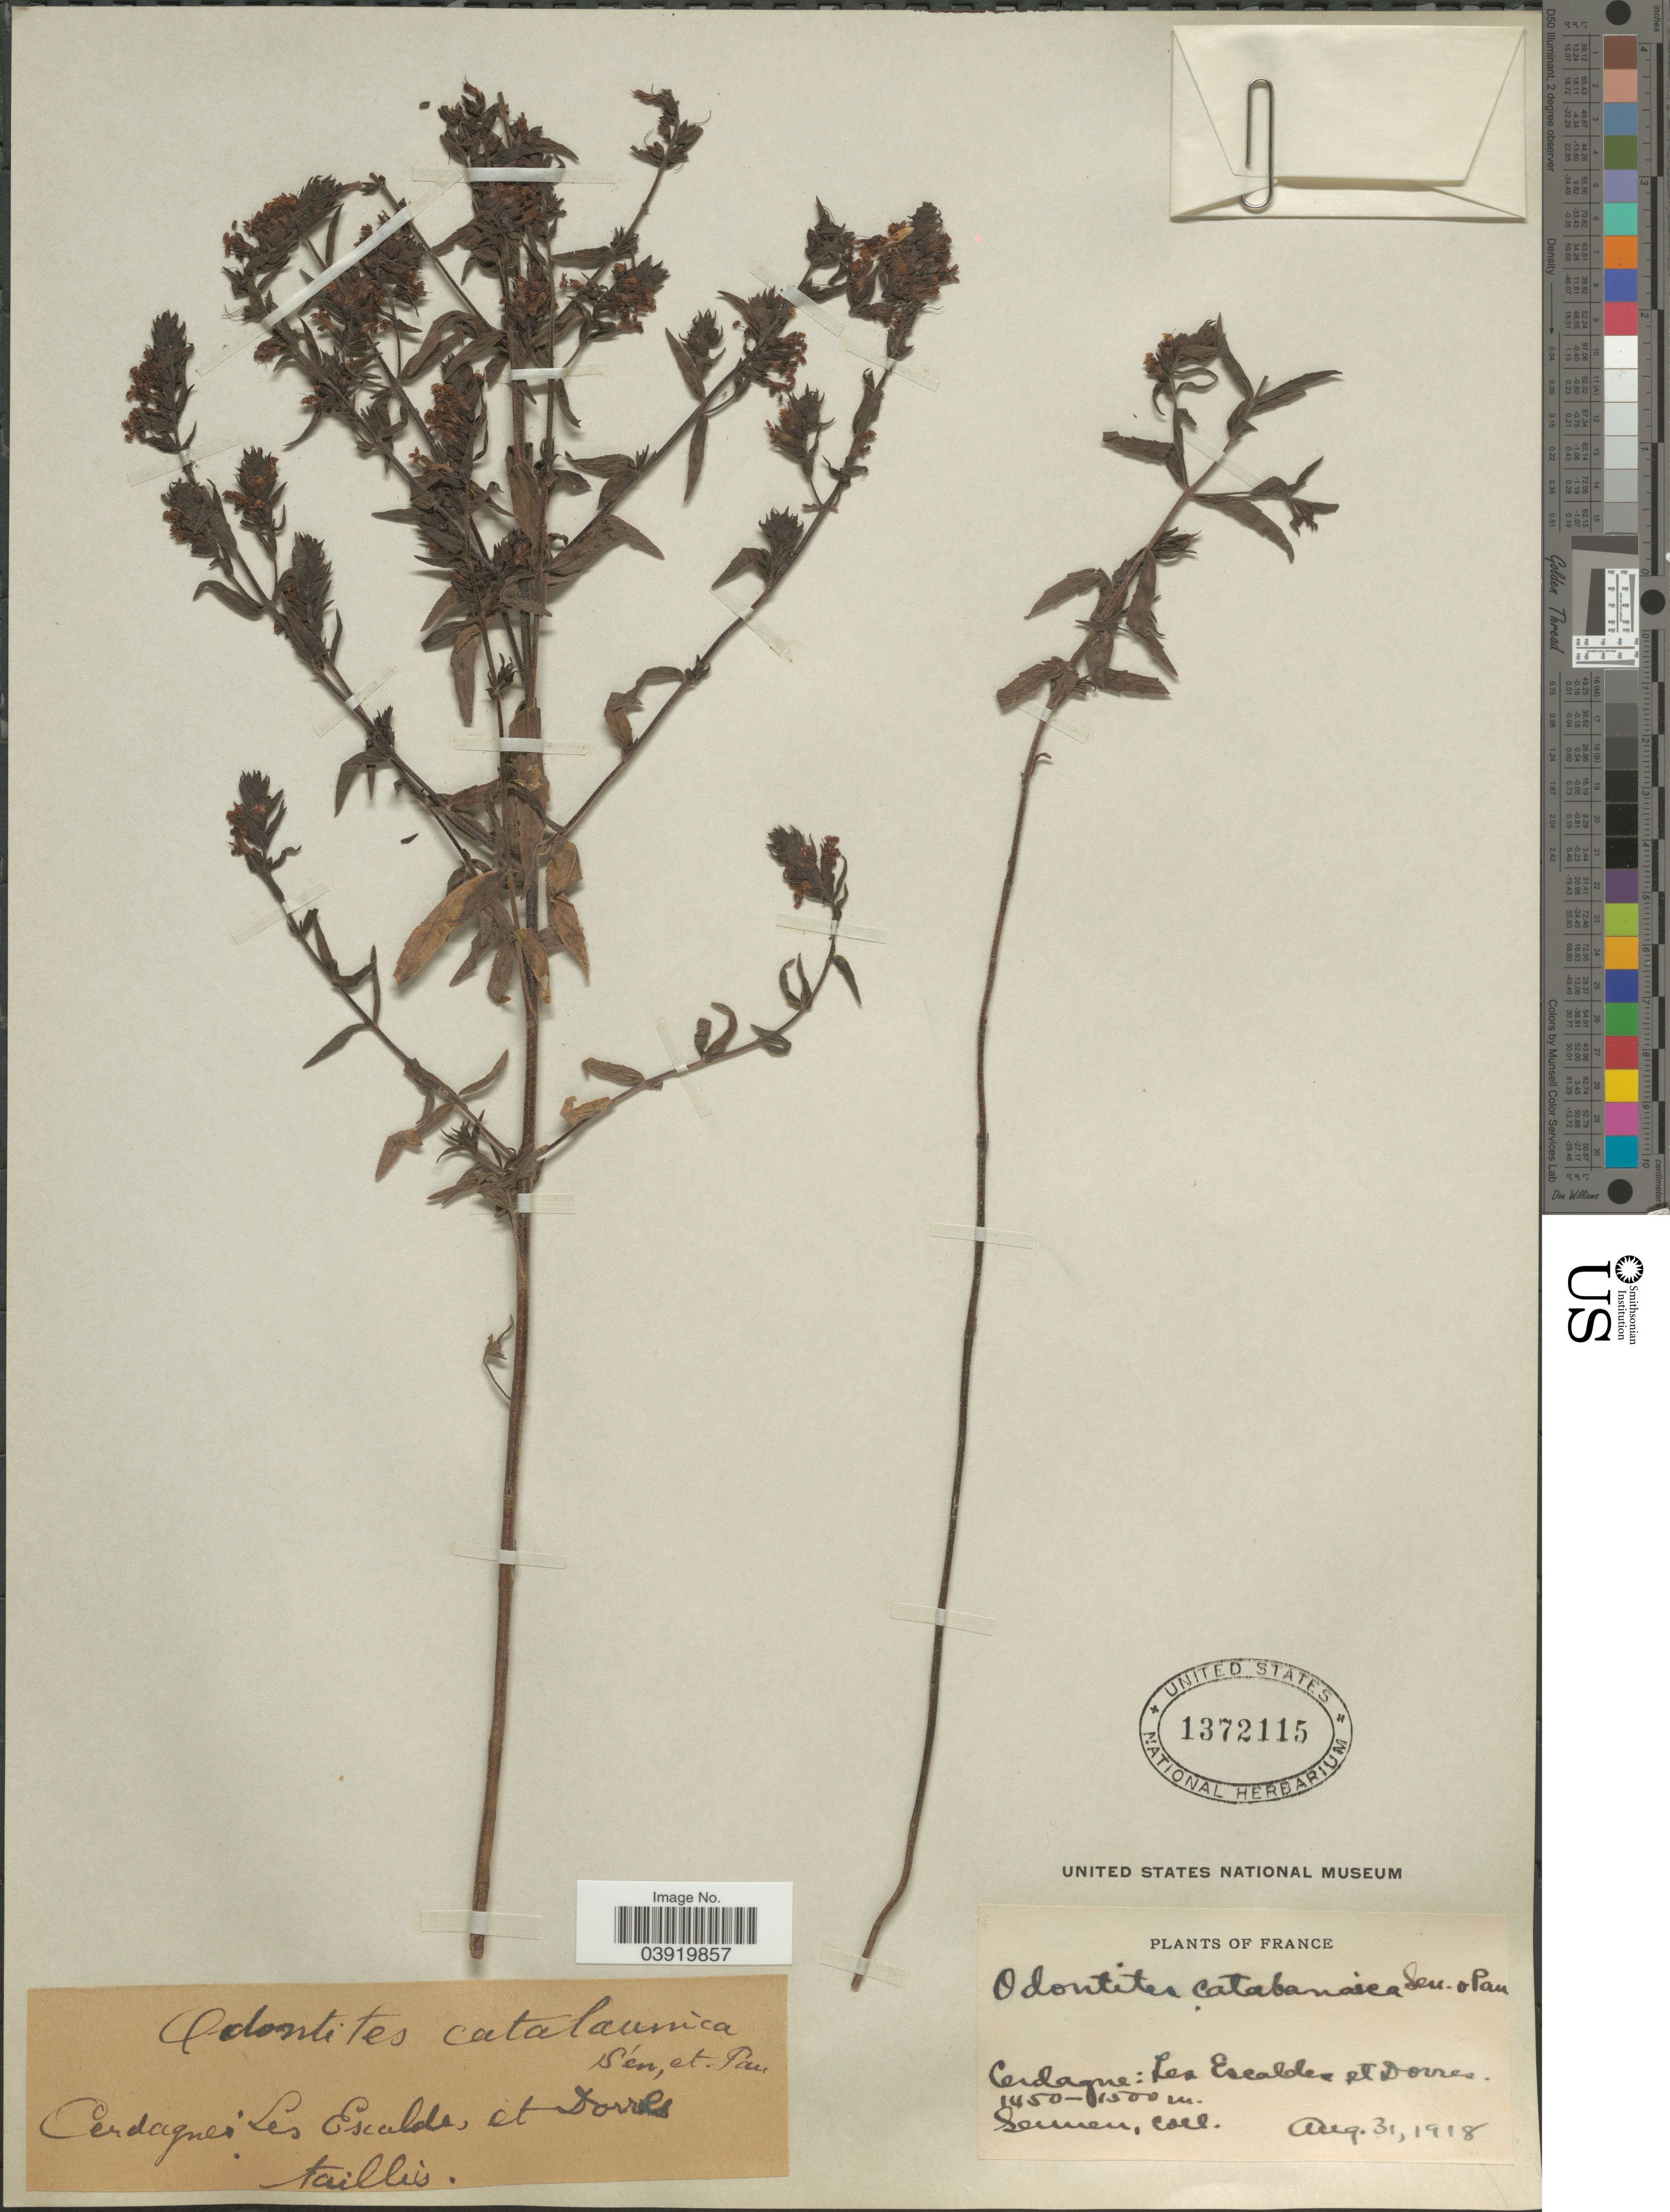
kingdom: Plantae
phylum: Tracheophyta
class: Magnoliopsida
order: Lamiales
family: Orobanchaceae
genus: Odontites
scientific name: Odontites catalaunicus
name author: Sennen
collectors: E. Sennen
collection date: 1918-08-31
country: Spain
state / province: Islas Baleares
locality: Cerdagne: Les Escaldes et Dorres.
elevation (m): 1450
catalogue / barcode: US 1372115